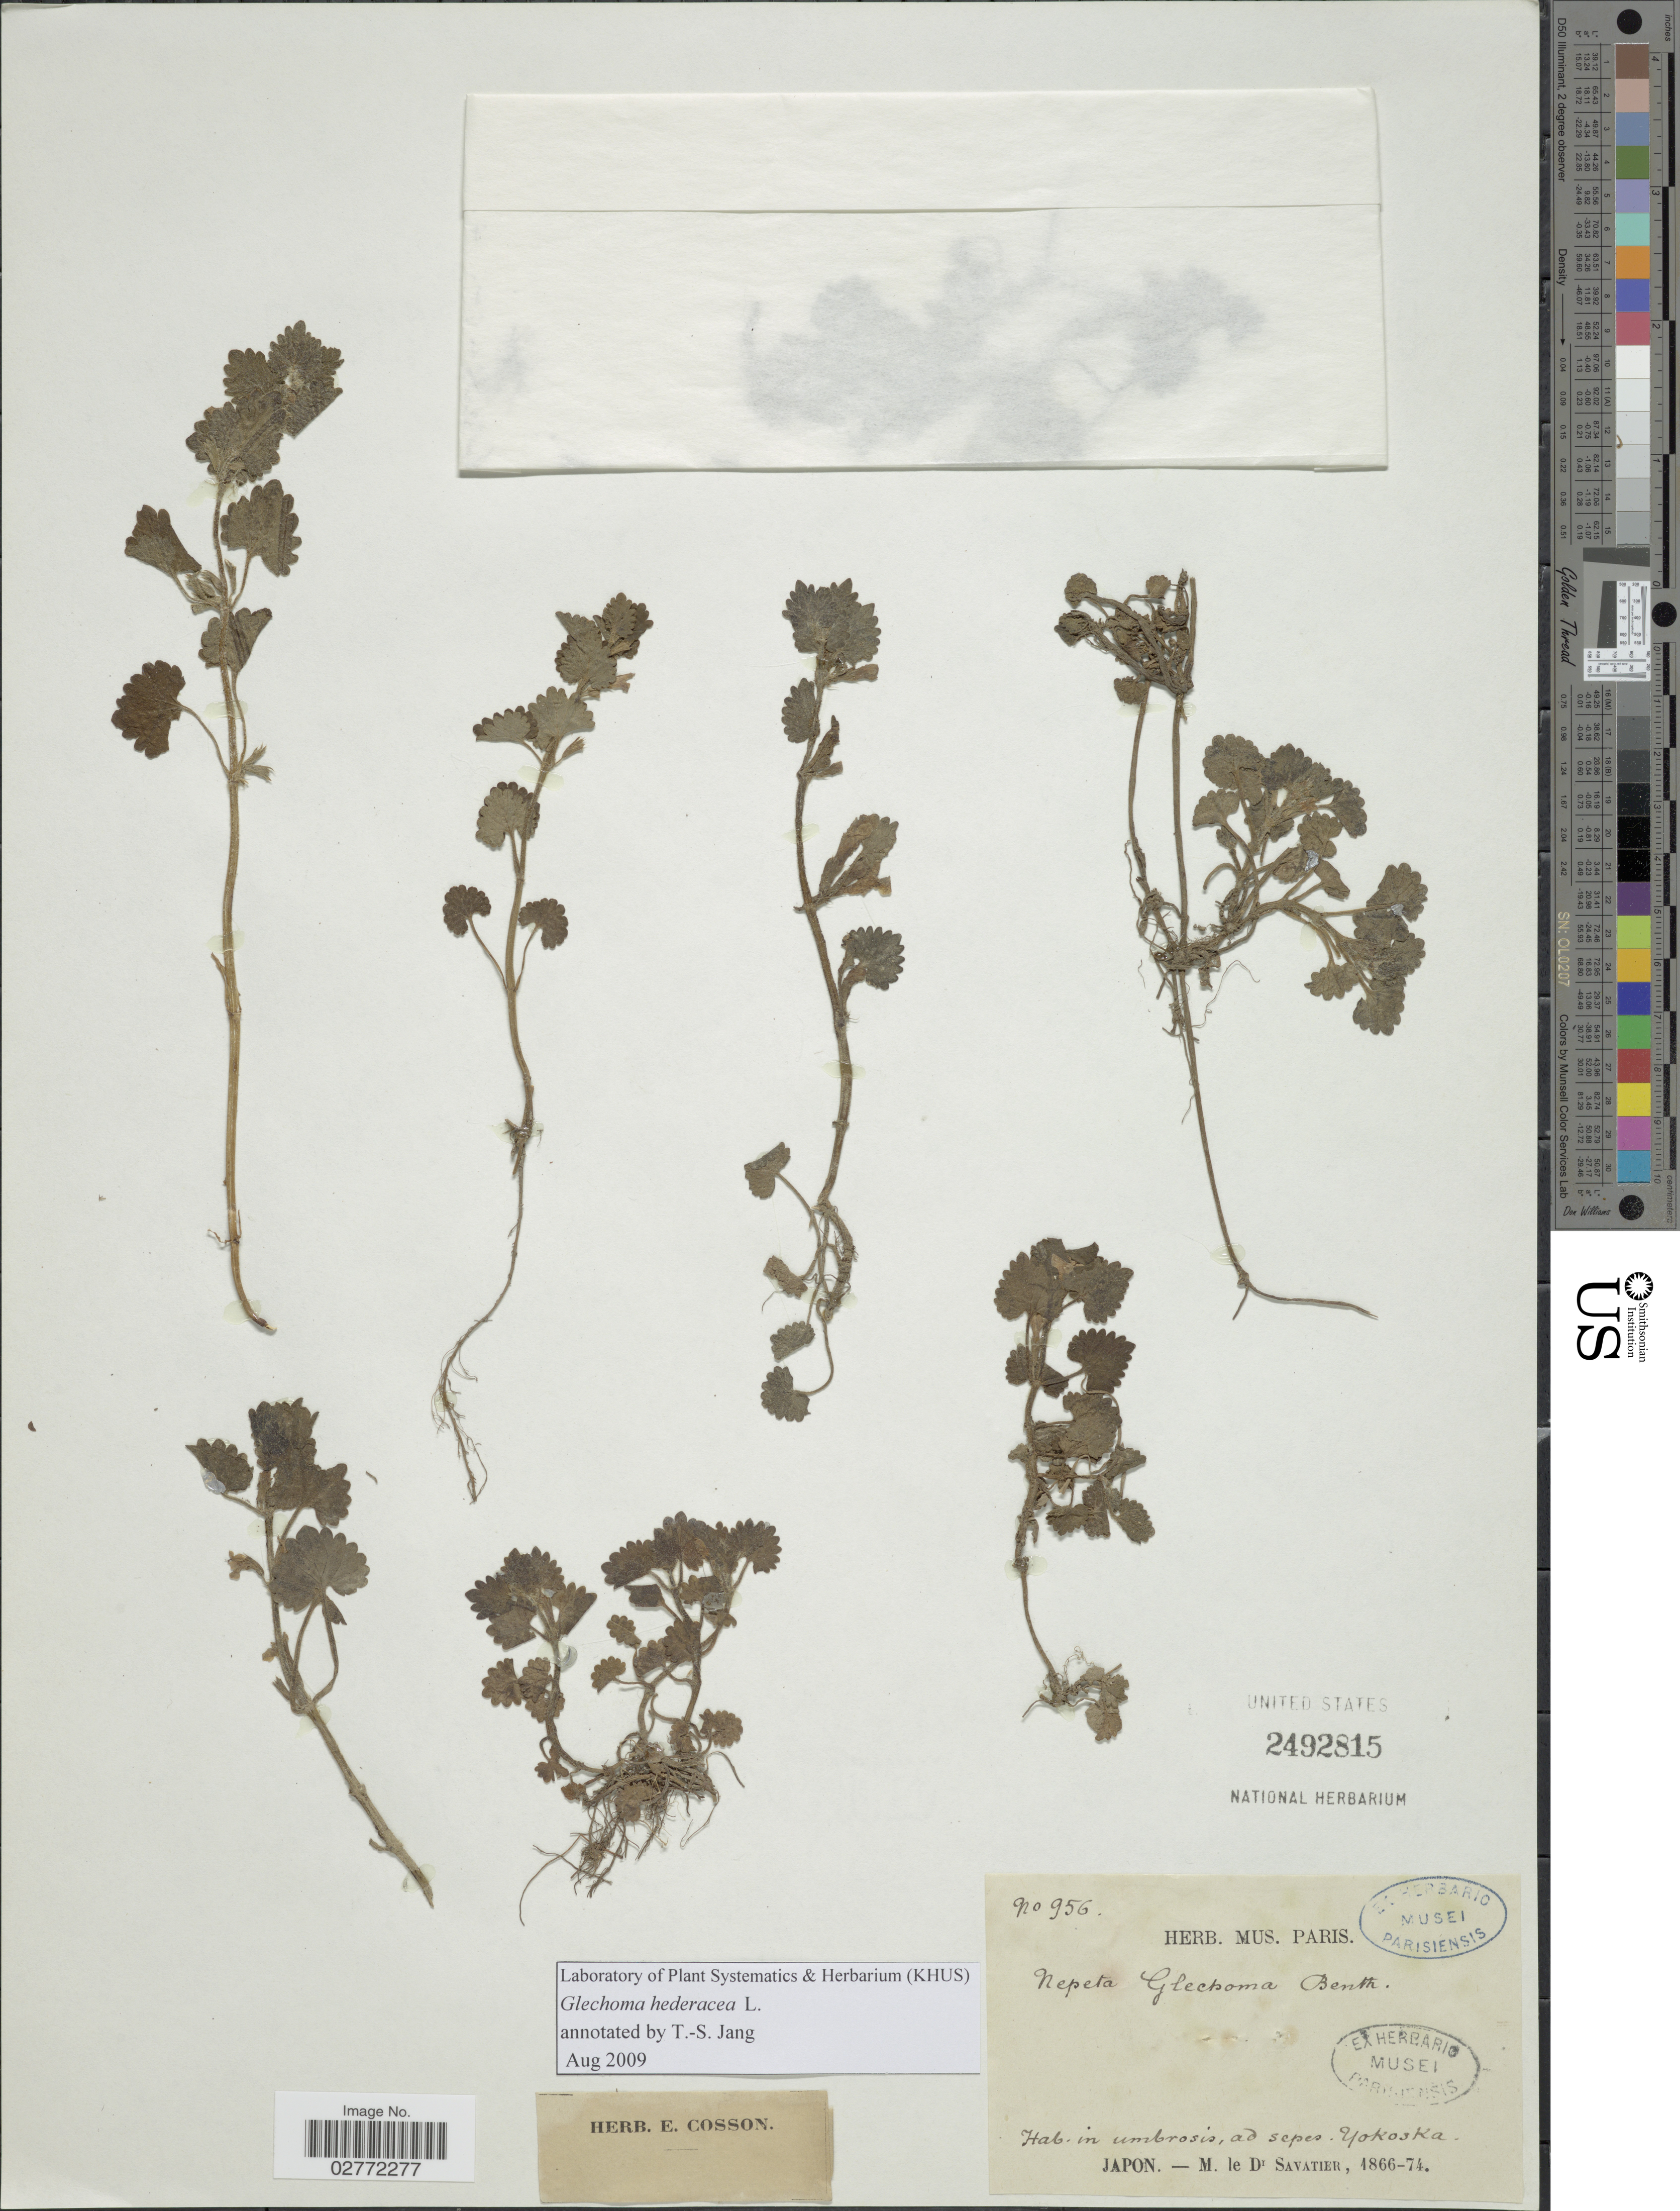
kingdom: Plantae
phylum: Tracheophyta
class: Magnoliopsida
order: Lamiales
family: Lamiaceae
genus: Glechoma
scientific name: Glechoma hederacea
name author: L.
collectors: Savatier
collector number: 956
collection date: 1866/1874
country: Japan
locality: In umbrosis, ad sepes. Yokoska.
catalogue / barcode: US 2492815